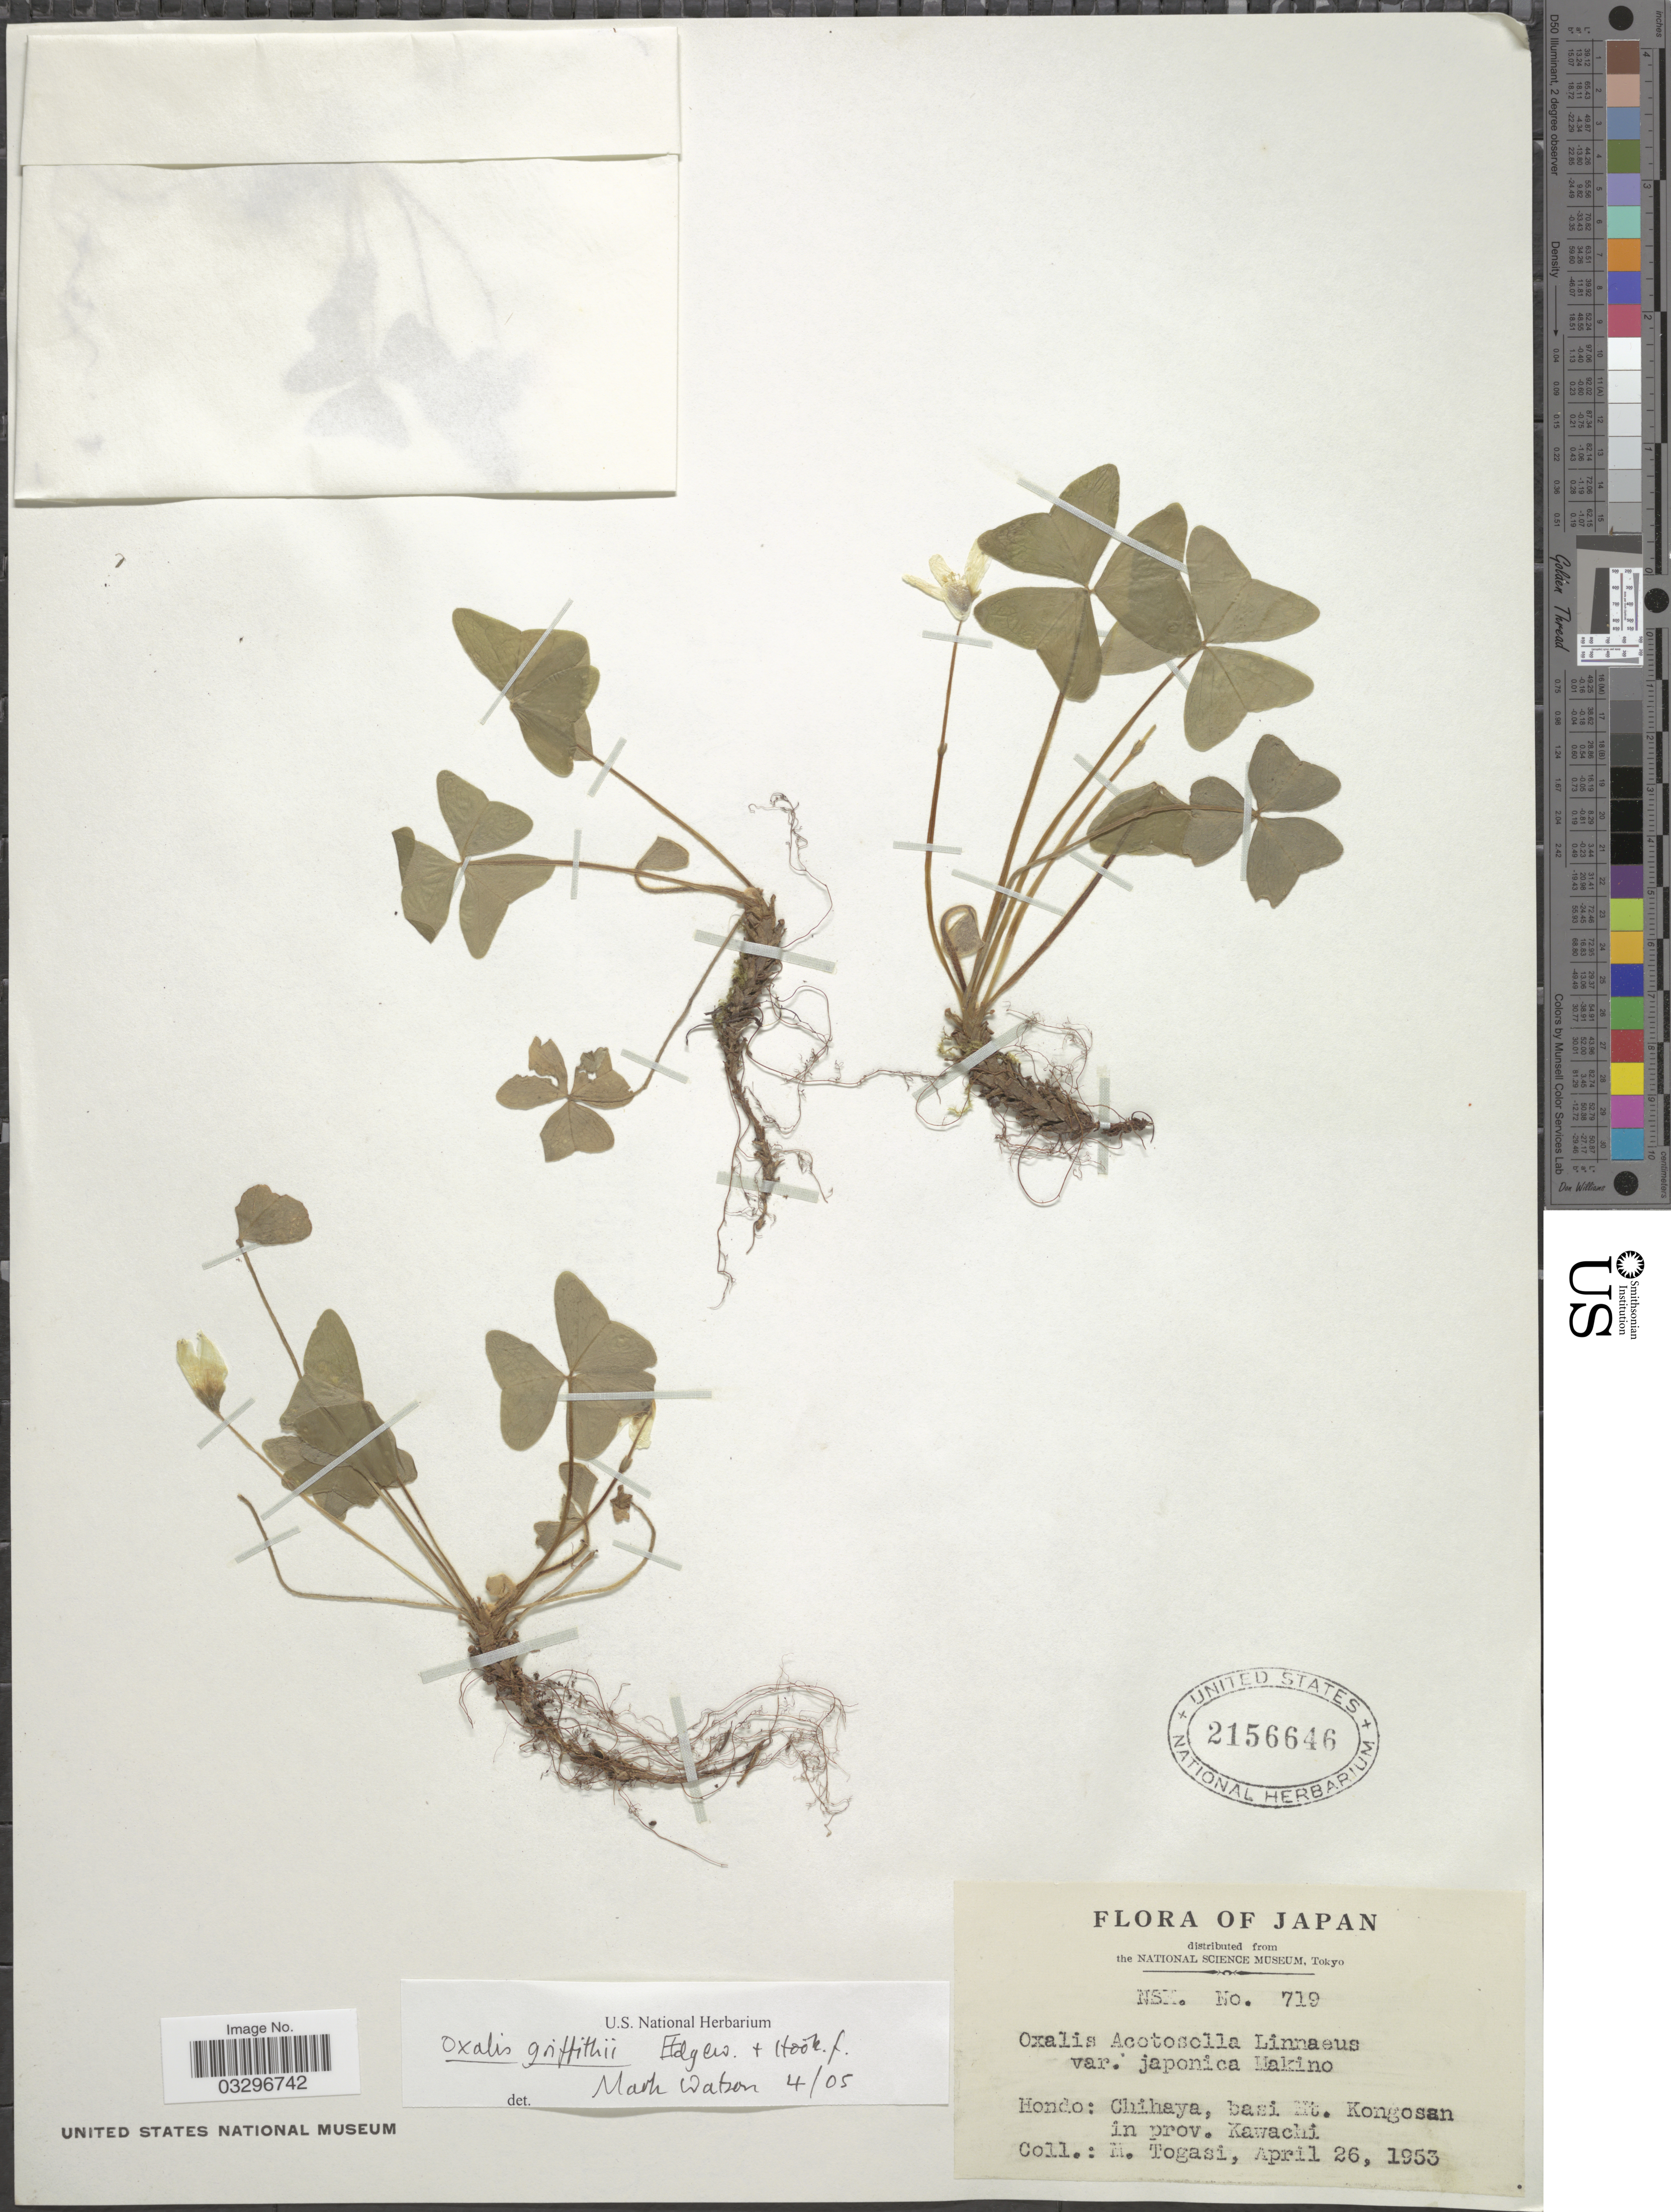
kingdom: Plantae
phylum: Tracheophyta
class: Magnoliopsida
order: Oxalidales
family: Oxalidaceae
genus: Oxalis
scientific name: Oxalis griffithii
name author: Edgew. & Hook. f.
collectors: M. Togasi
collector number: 719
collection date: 1953-04-26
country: Japan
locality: Hondo: Chihaya, basi Mt. Kongosan in prov. Kawachi.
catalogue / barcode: US 2156646